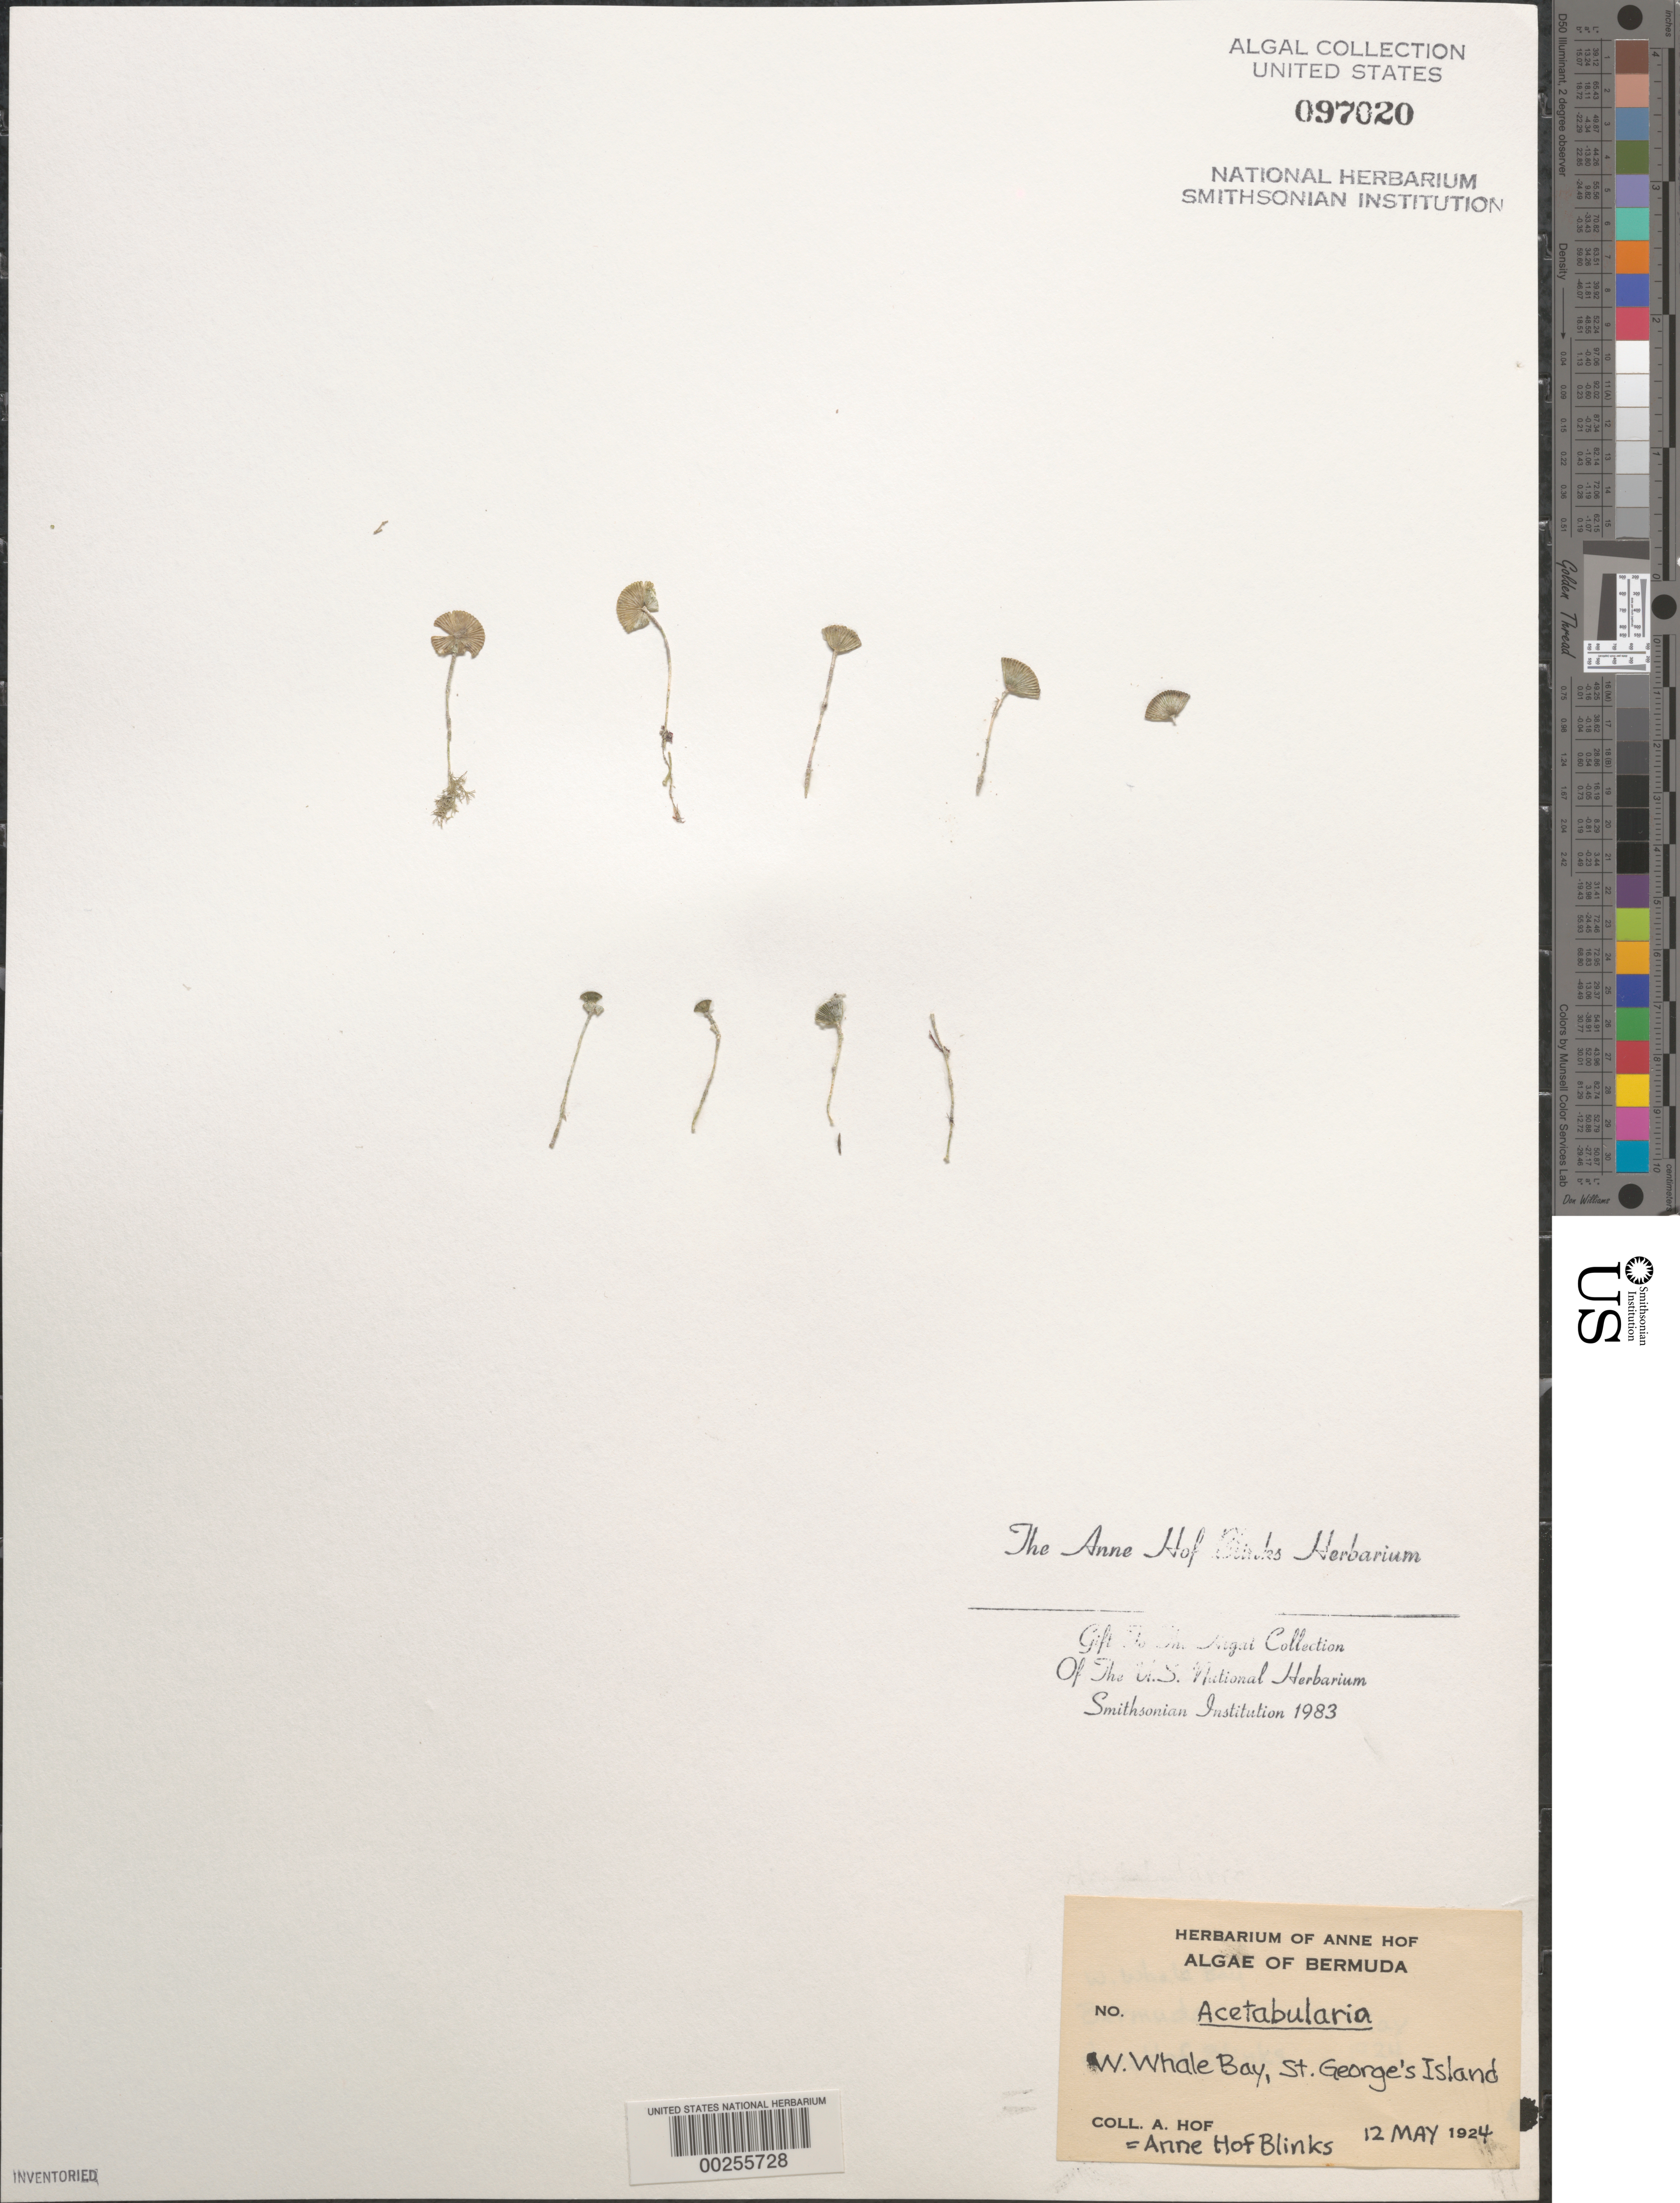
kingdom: Plantae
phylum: Chlorophyta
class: Ulvophyceae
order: Dasycladales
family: Polyphysaceae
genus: Acetabularia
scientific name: Acetabularia sp.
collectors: A. Blinks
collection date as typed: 12 May 1924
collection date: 1924-05-12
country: Bermuda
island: St. George's Island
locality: Whale Bay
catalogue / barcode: US 97020